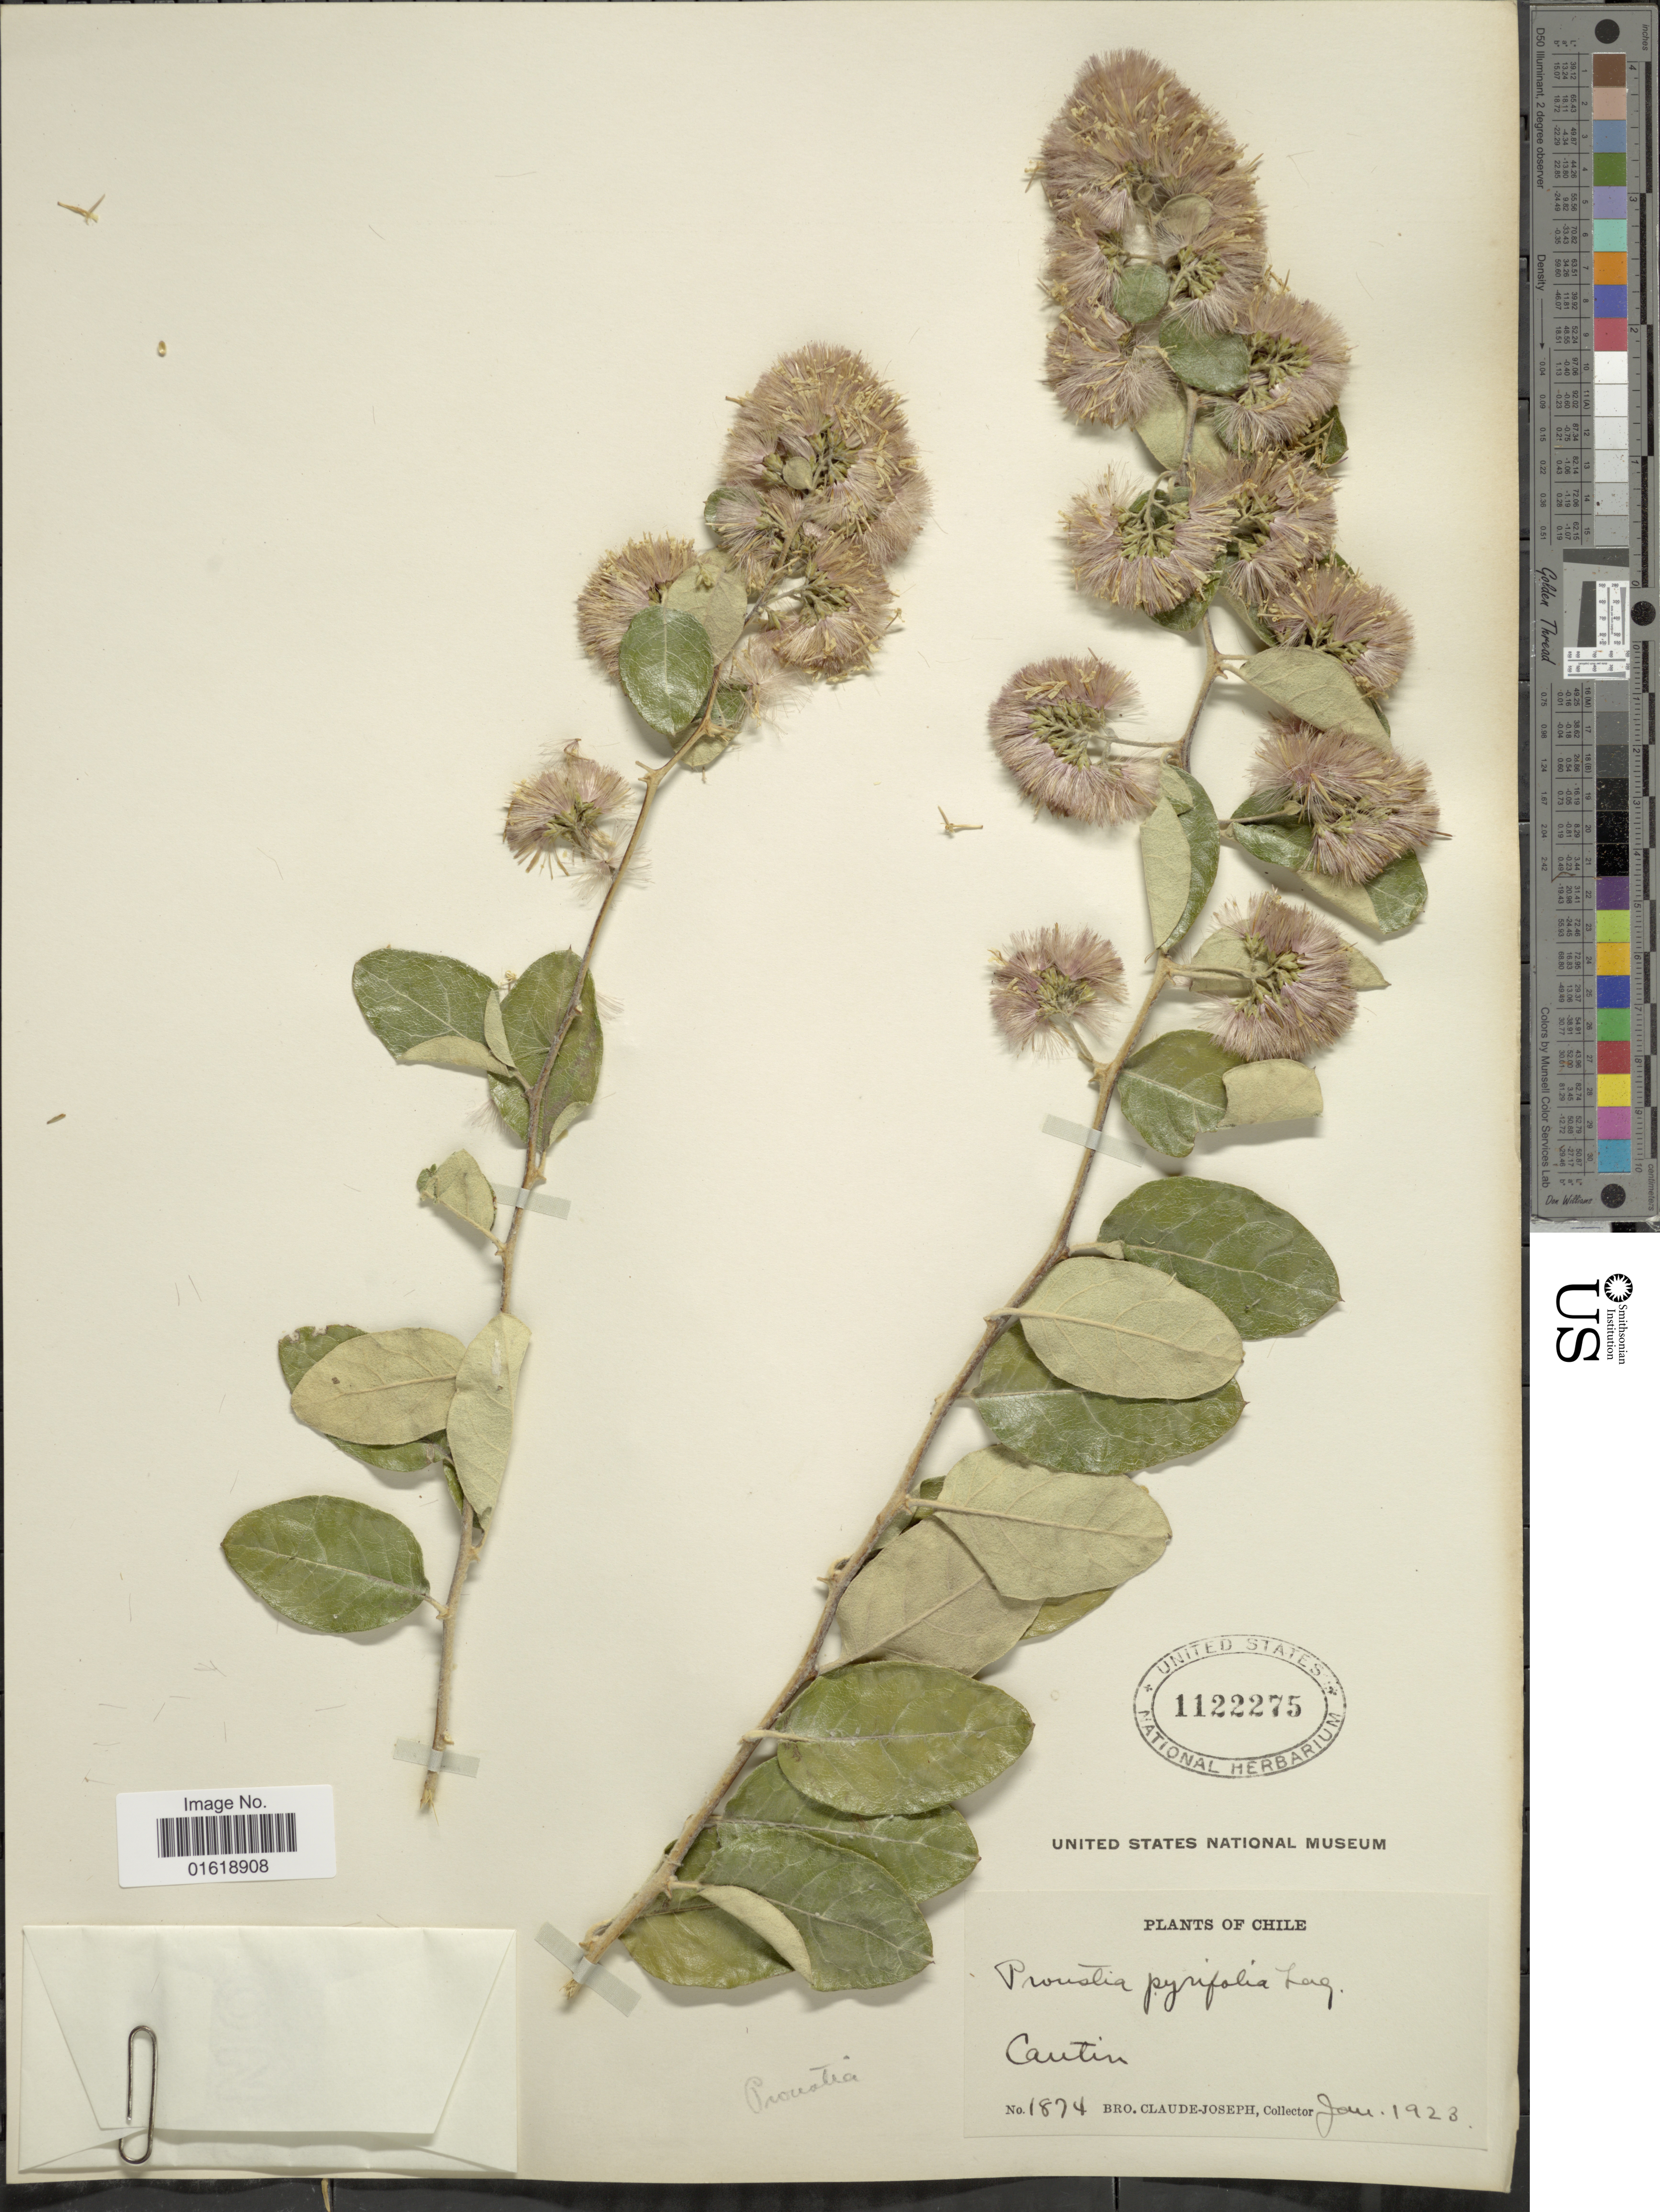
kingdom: Plantae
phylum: Tracheophyta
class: Magnoliopsida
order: Asterales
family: Asteraceae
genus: Proustia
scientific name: Proustia pyrifolia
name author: DC.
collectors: Bro. Claude-Joseph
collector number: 1874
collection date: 1923-01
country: Chile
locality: Cantin.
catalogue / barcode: US 1122275